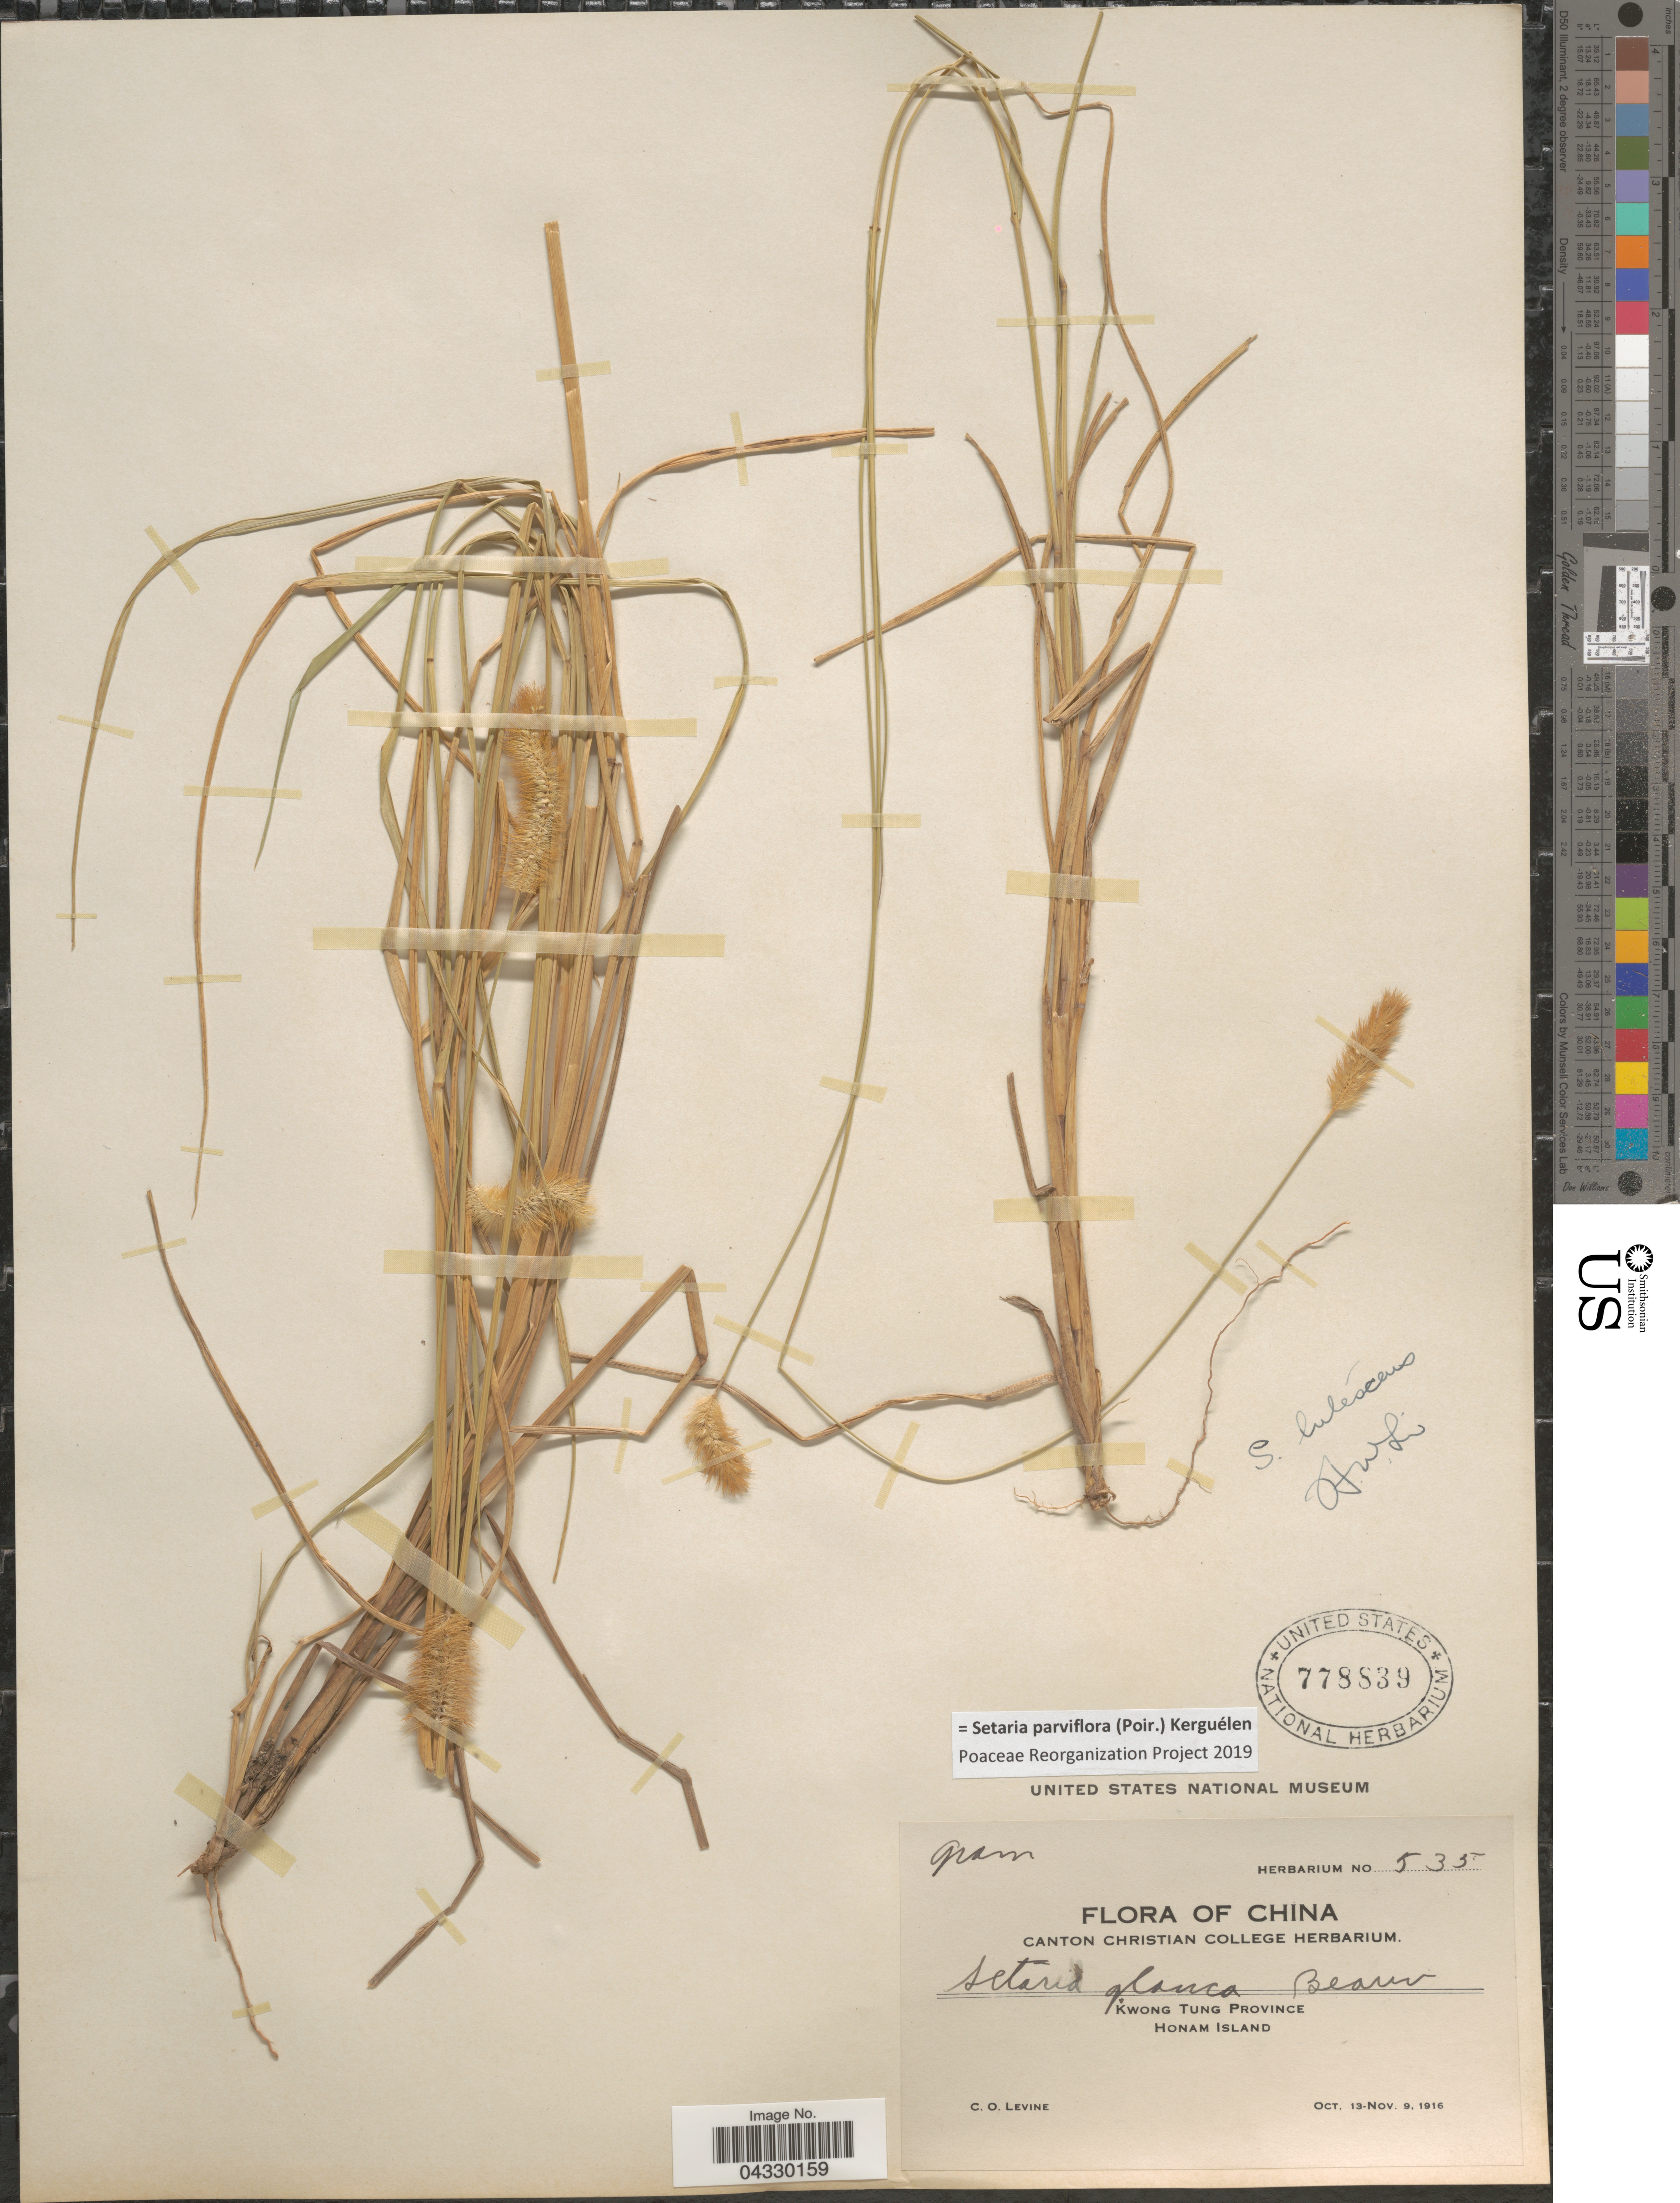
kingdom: Plantae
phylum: Tracheophyta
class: Liliopsida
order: Poales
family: Poaceae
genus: Setaria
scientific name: Setaria parviflora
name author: (Poir.) Kerguélen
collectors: C. O. Levine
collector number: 535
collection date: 1916-10-13/1916-11-09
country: China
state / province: Guangdong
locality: Kwong Tung Province. Honam Island.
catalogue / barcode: US 778839